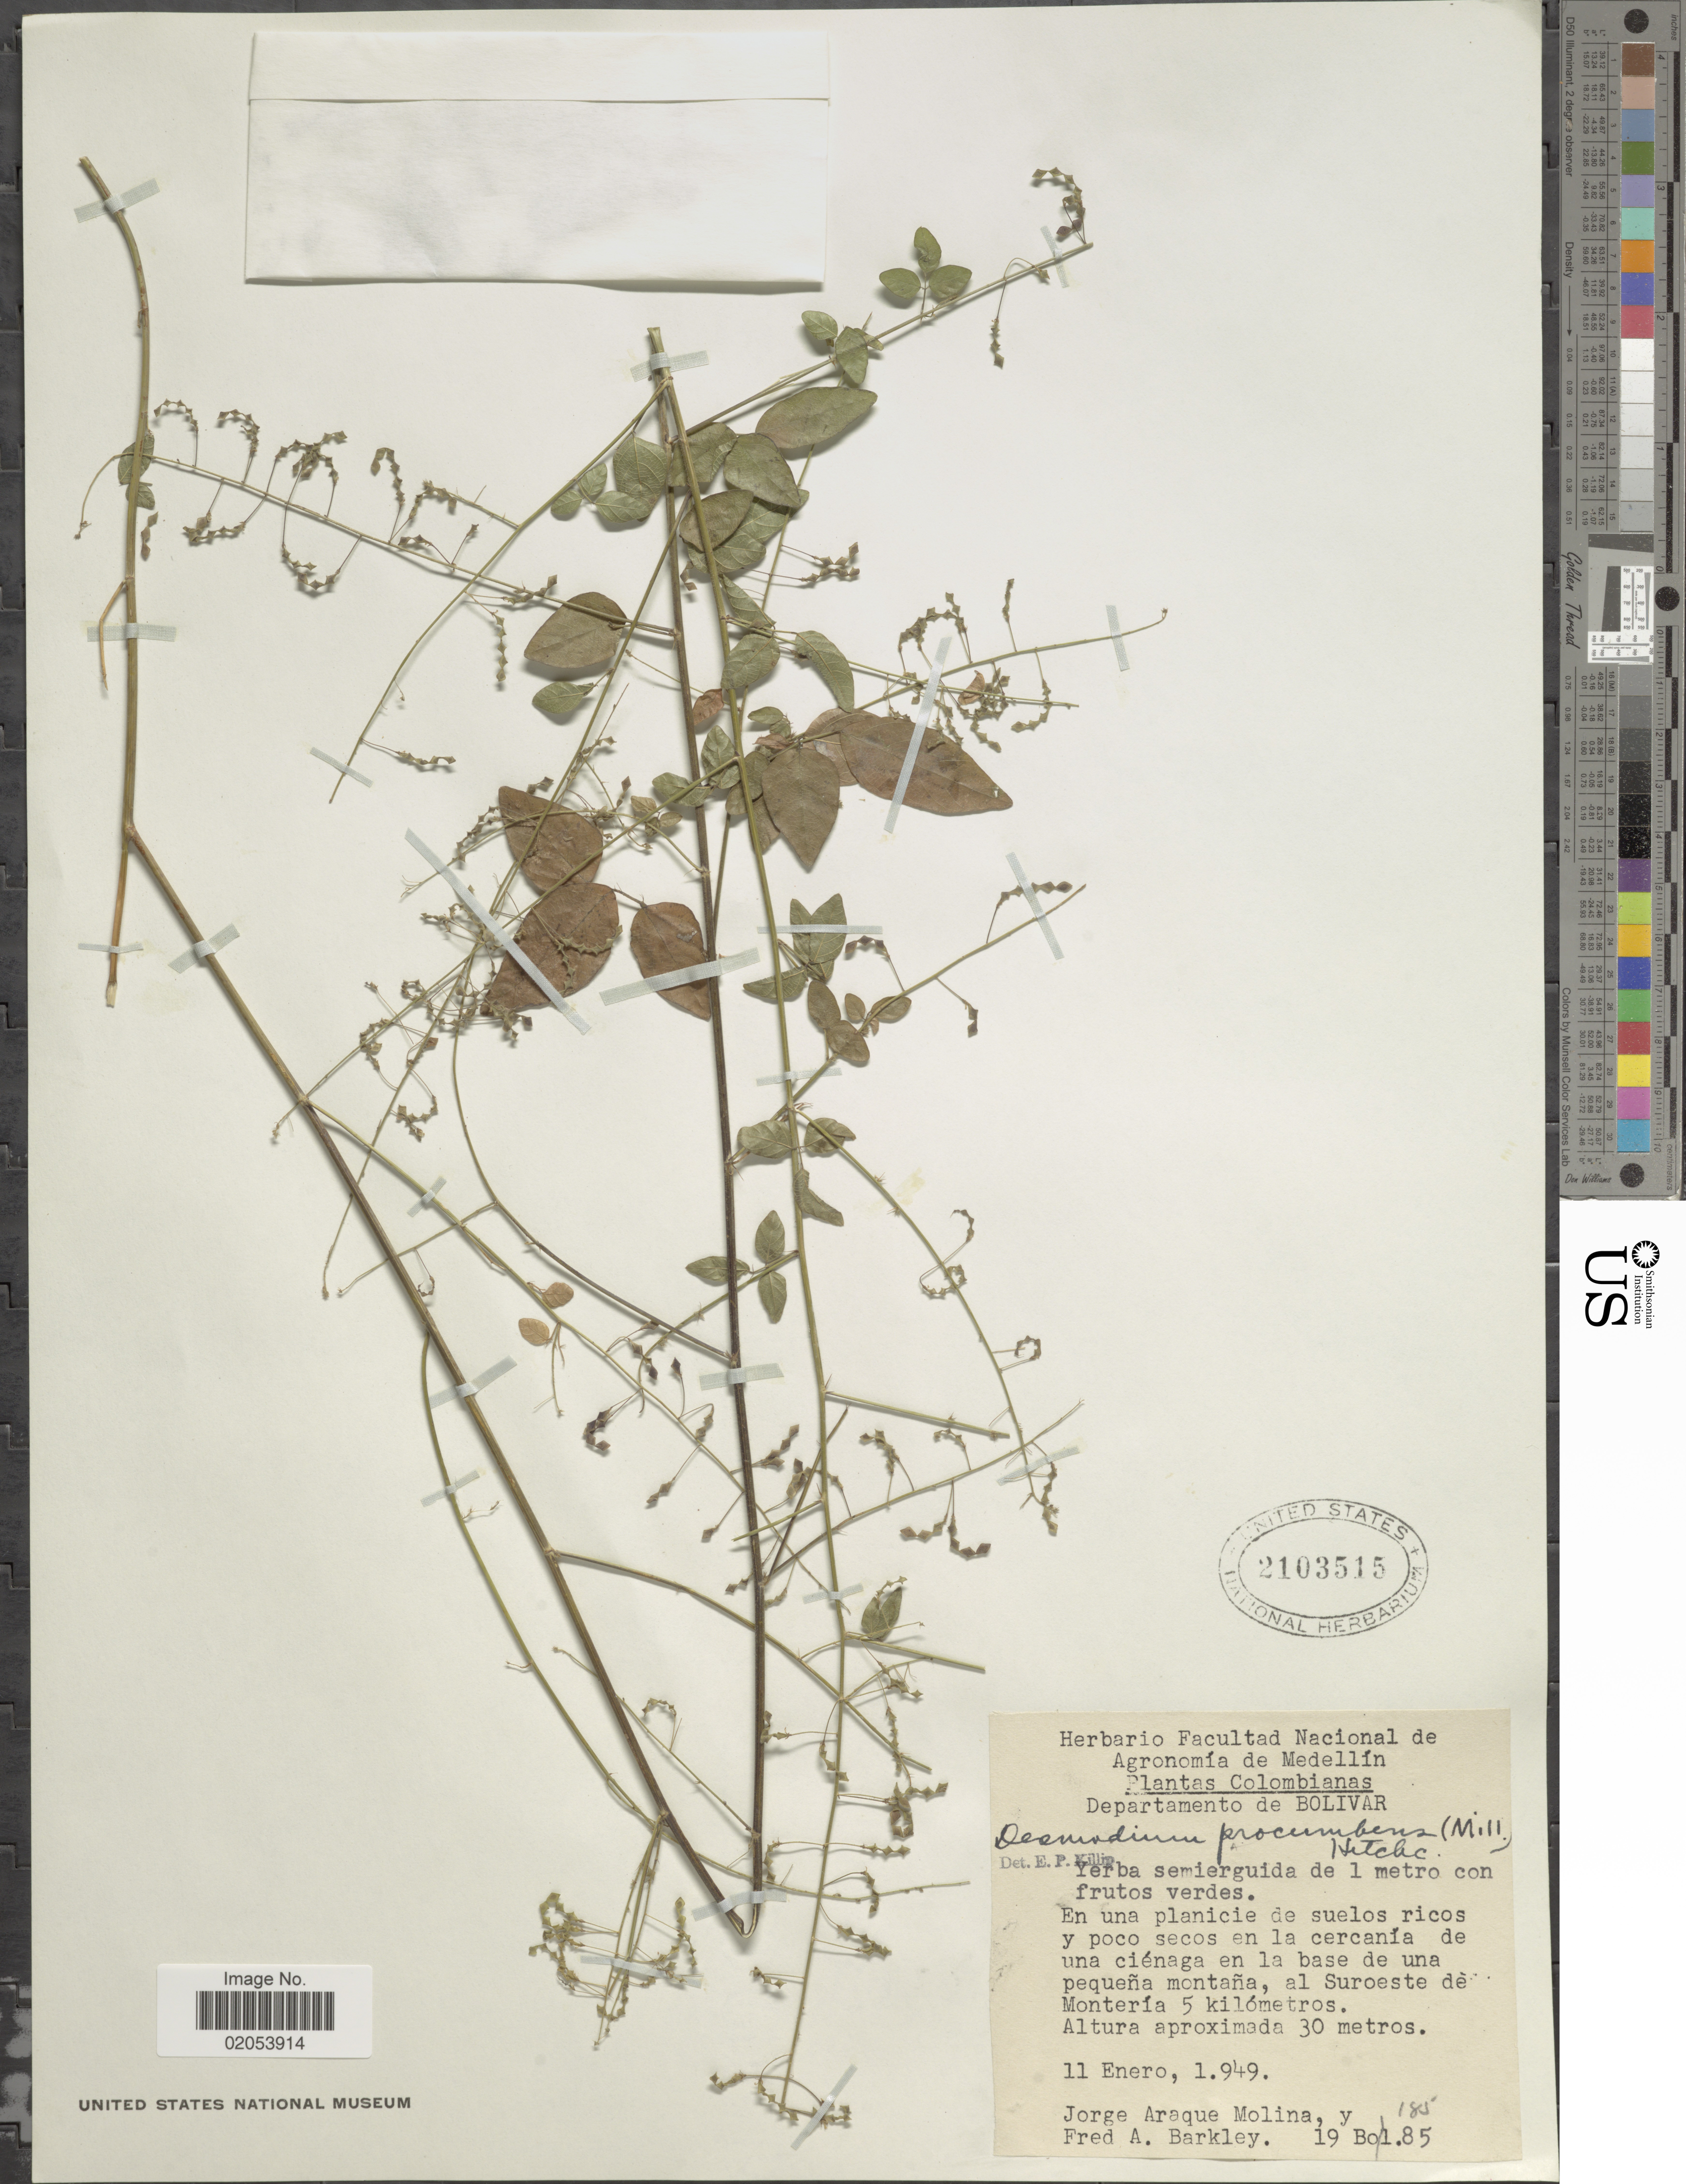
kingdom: Plantae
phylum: Tracheophyta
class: Magnoliopsida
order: Fabales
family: Fabaceae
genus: Desmodium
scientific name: Desmodium procumbens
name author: (Mill.) Hitchc.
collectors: J. Araque Molina & F. A. Barkley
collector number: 19Bol185*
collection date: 1949-01-11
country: Colombia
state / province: Bolívar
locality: Colombianas. En una planicie de suelos ricos y poco secos en la cercania de una cienaga en la base de una pequena montana, al Suroeste de Monteria 5 kilometros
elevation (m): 30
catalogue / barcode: US 2103515